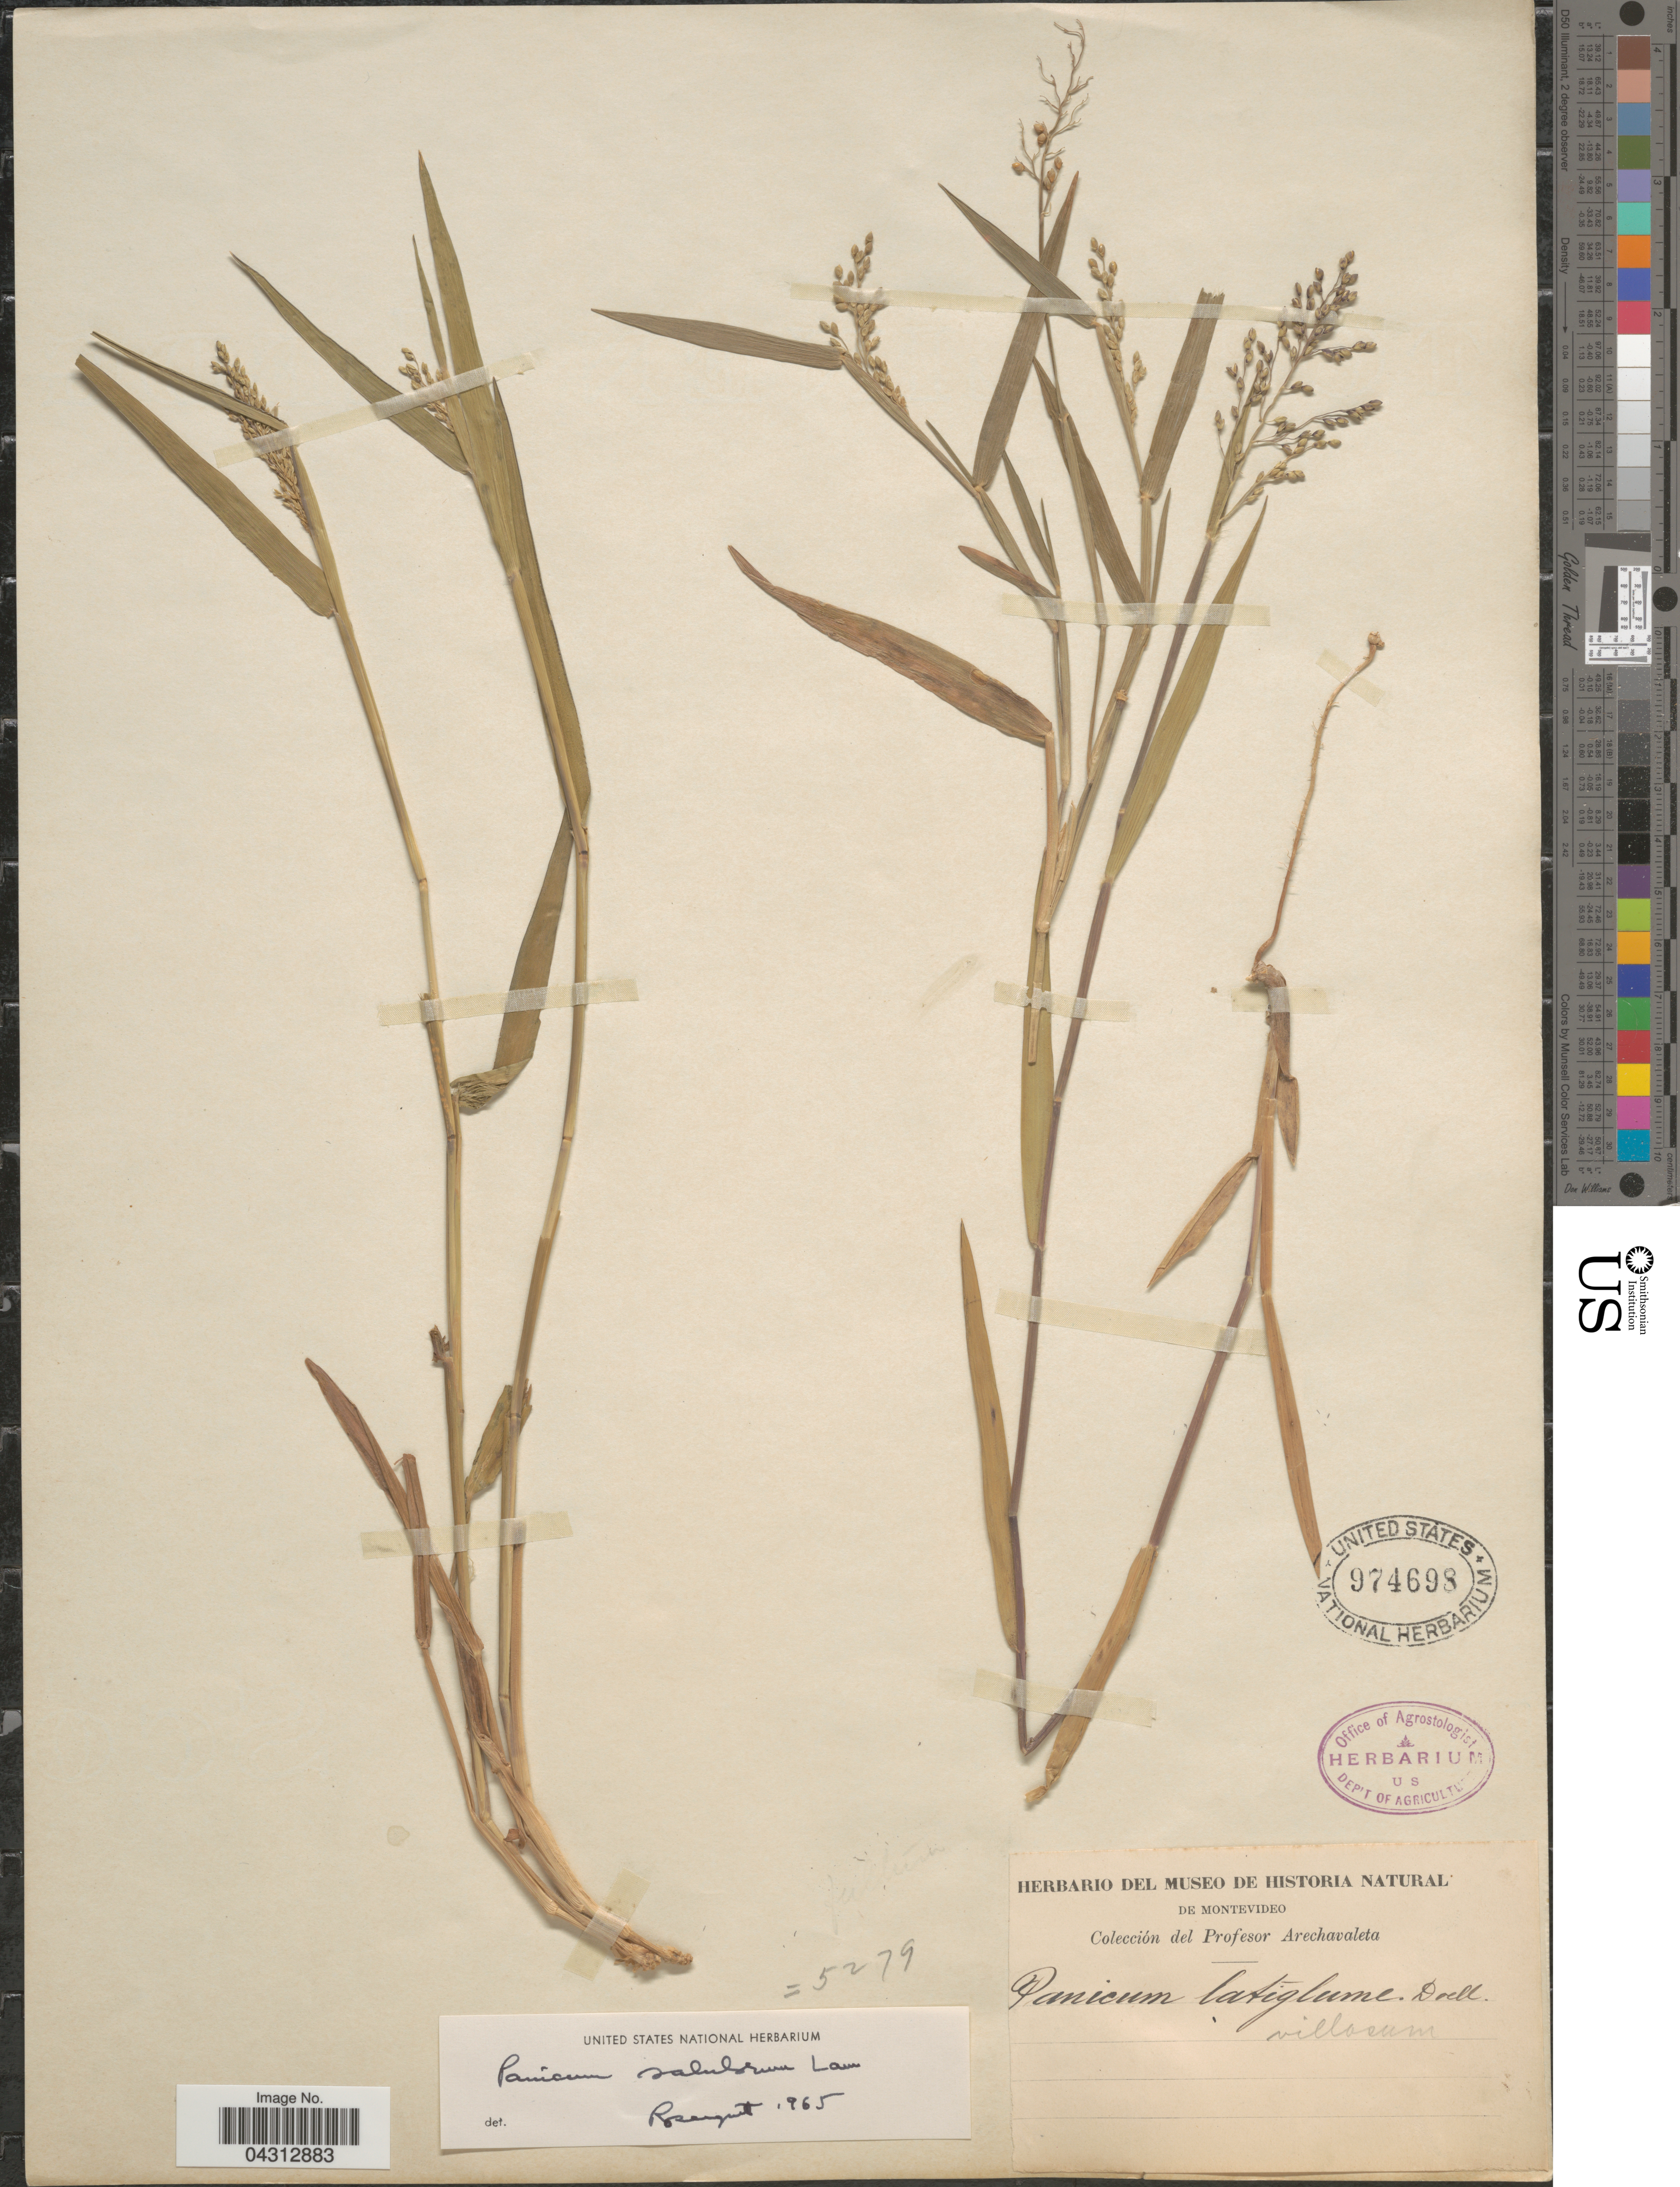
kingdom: Plantae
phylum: Tracheophyta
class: Liliopsida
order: Poales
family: Poaceae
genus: Dichanthelium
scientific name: Dichanthelium sabulorum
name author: (Lam.) Gould & C.A. Clark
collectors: Arechavaleta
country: Uruguay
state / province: Montevideo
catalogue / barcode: US 974698